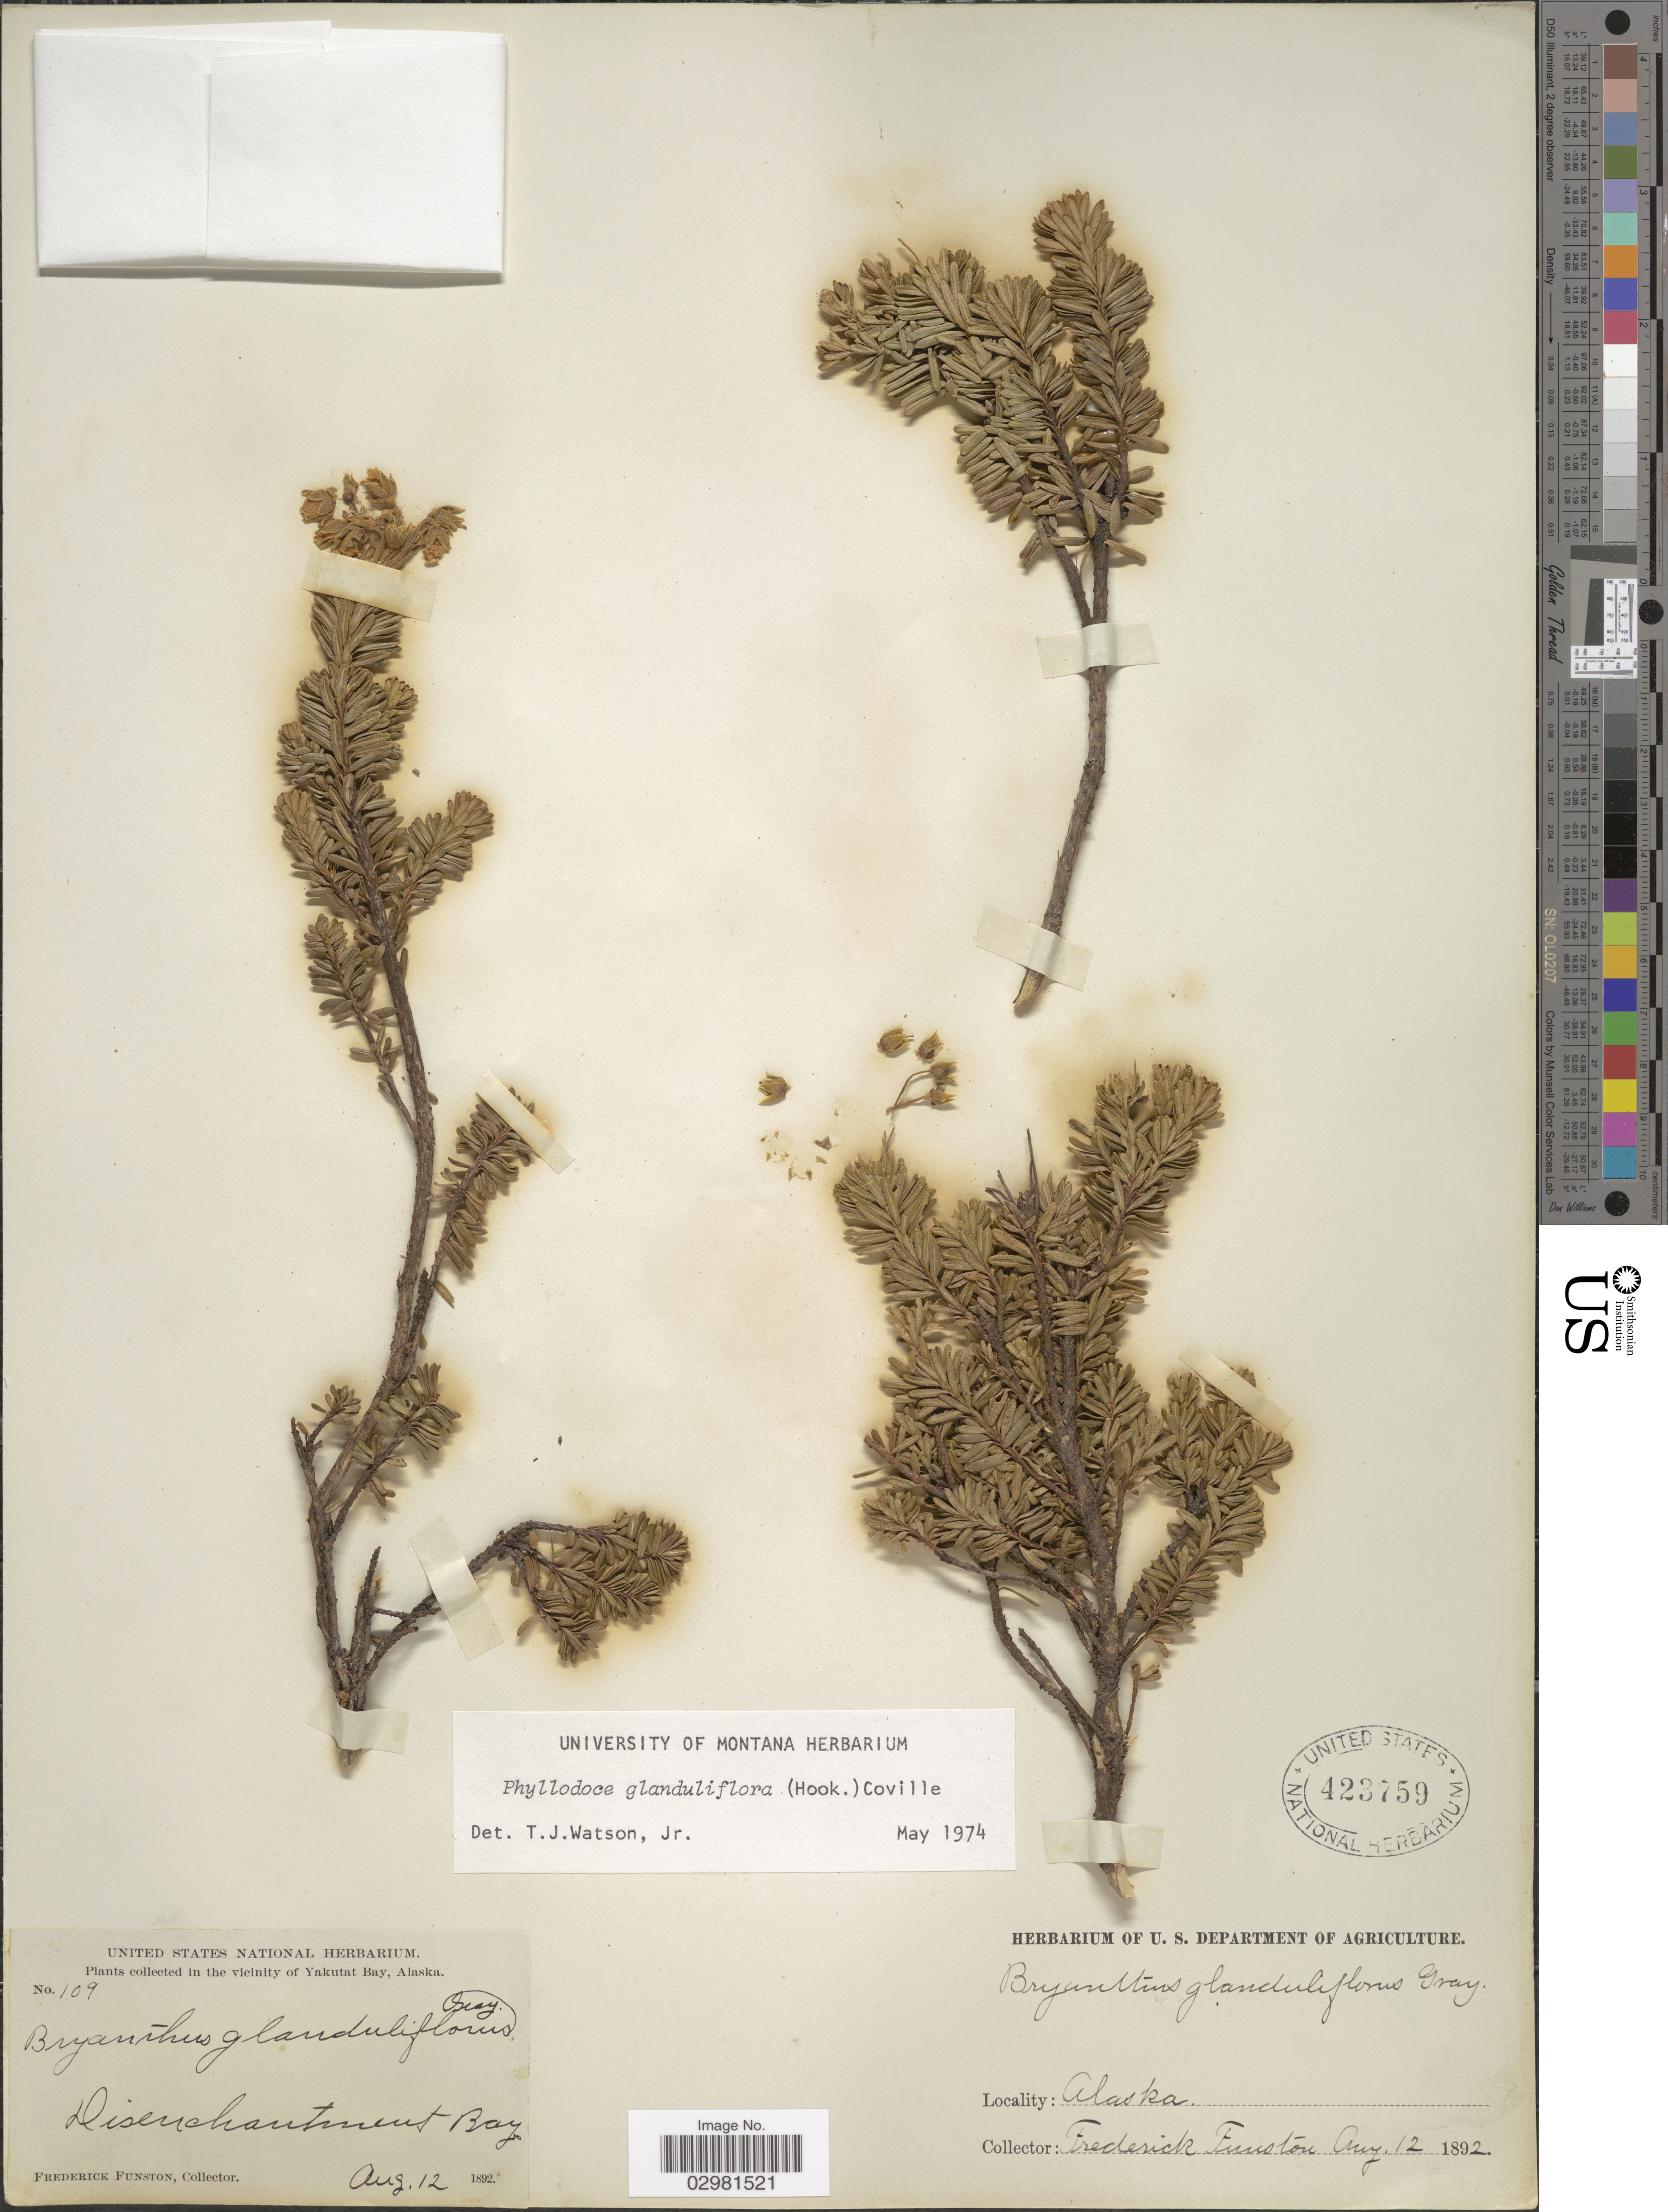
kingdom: Plantae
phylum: Tracheophyta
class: Magnoliopsida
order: Ericales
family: Ericaceae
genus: Phyllodoce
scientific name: Phyllodoce glanduliflora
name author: (Hook.) Coville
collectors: F. Funston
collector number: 109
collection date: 1892-08-12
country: United States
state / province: Alaska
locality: Disenchantment Bay, In the vicinity of Yakutat Bay.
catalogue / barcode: US 423759